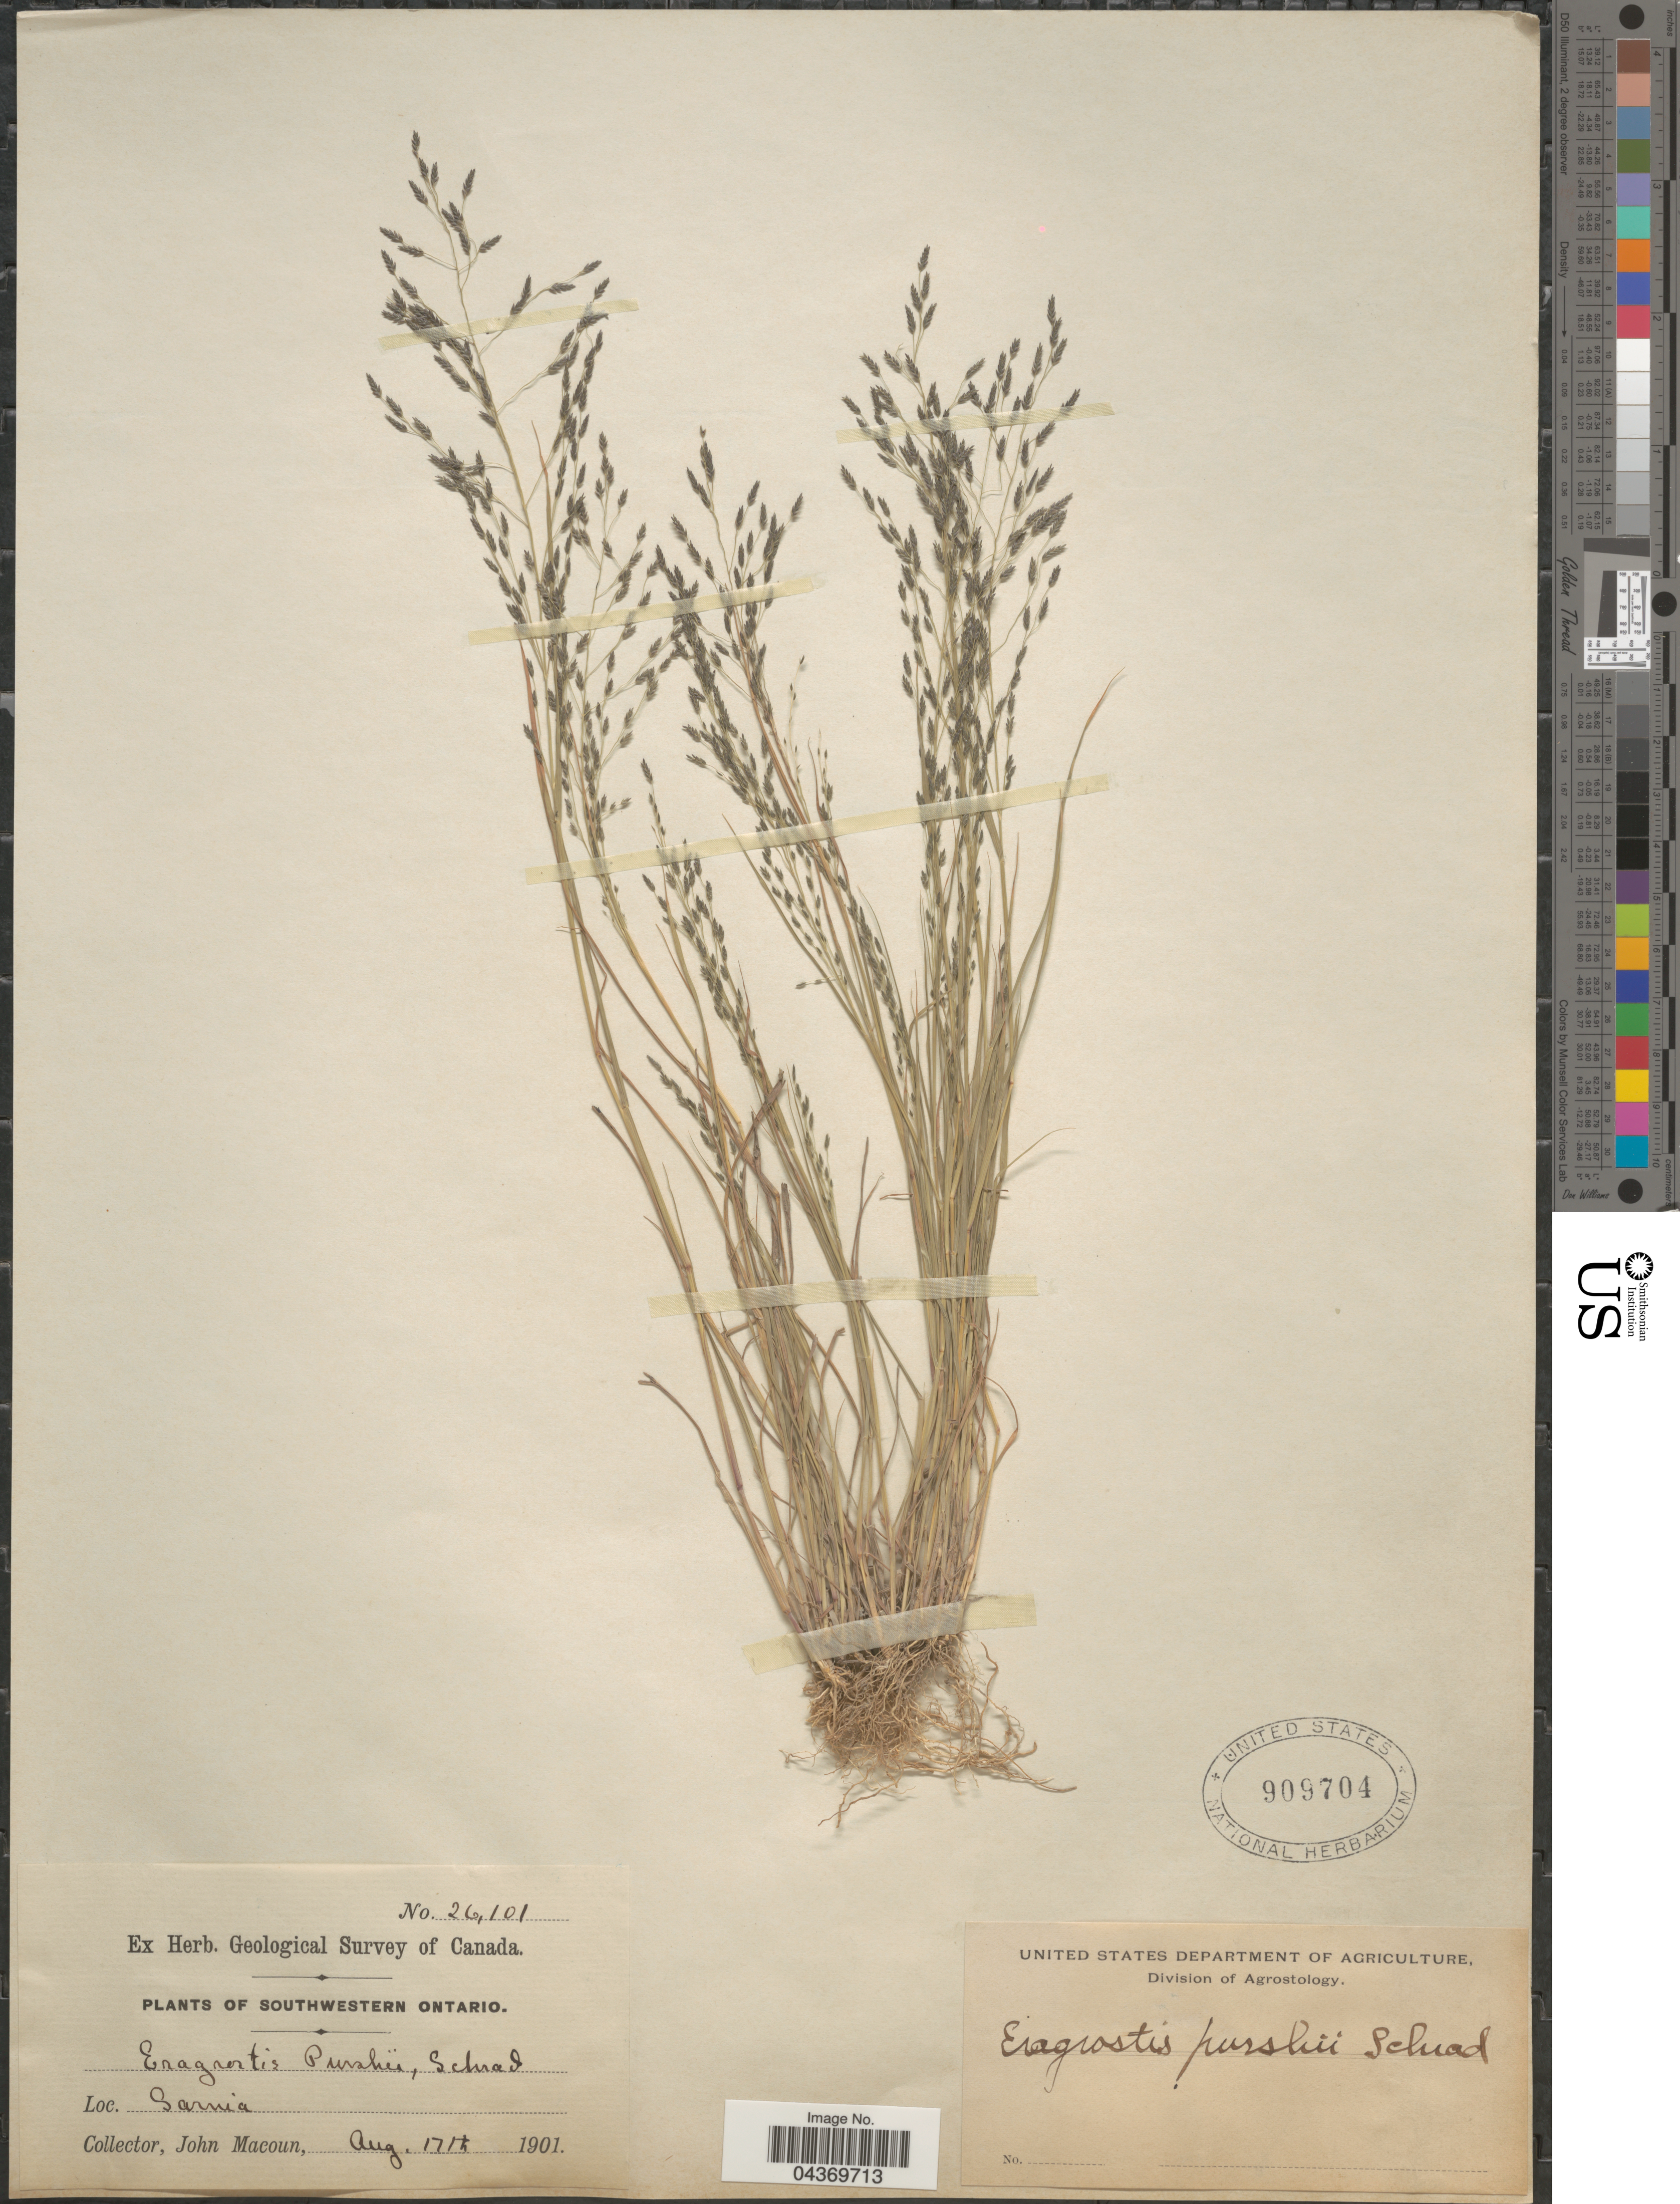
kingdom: Plantae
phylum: Tracheophyta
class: Liliopsida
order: Poales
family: Poaceae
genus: Eragrostis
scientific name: Eragrostis pectinacea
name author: (Michx.) Nees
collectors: J. Macoun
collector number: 26101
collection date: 1901-08-17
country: Canada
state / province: Ontario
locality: Geological Survey of Canada. Southwestern Ontario. Sarnia.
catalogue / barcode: US 909704